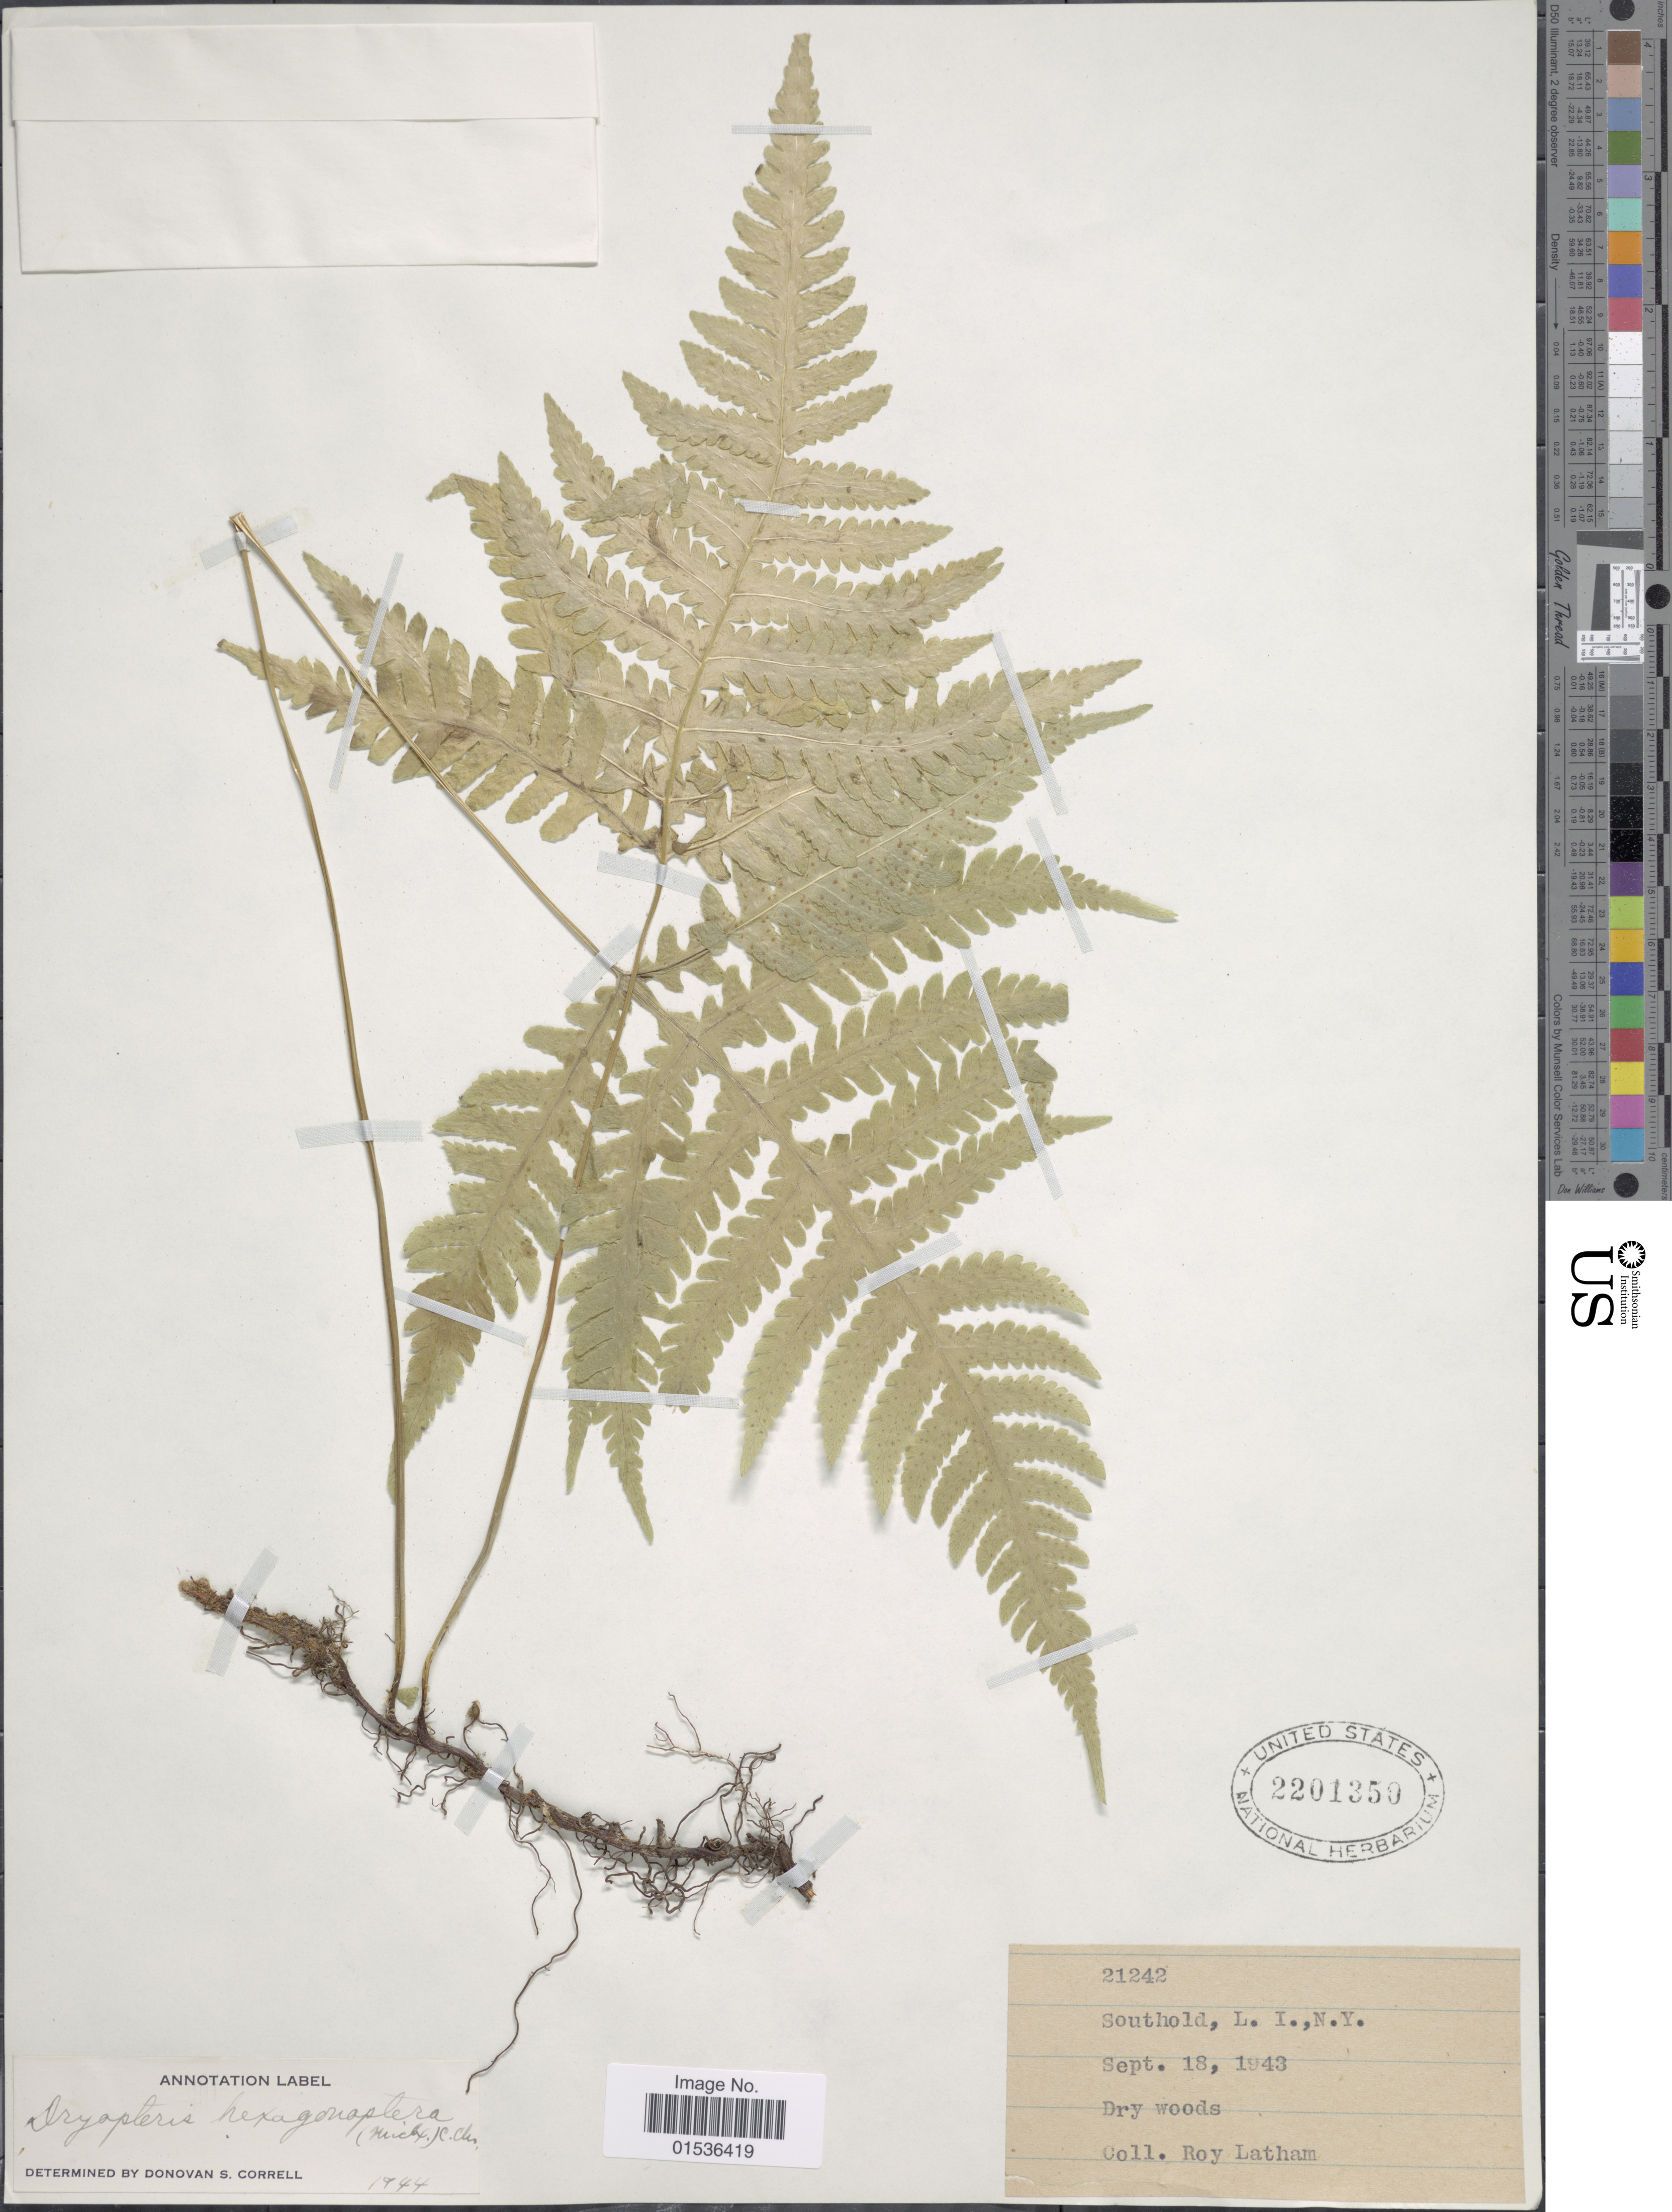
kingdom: Plantae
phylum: Tracheophyta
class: Polypodiopsida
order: Polypodiales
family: Thelypteridaceae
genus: Phegopteris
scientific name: Phegopteris hexagonoptera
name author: (Michx.) Fée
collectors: R. Latham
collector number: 21242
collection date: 1943-09-18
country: United States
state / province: New York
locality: Southold, L.I., N.Y.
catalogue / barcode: US 2201350